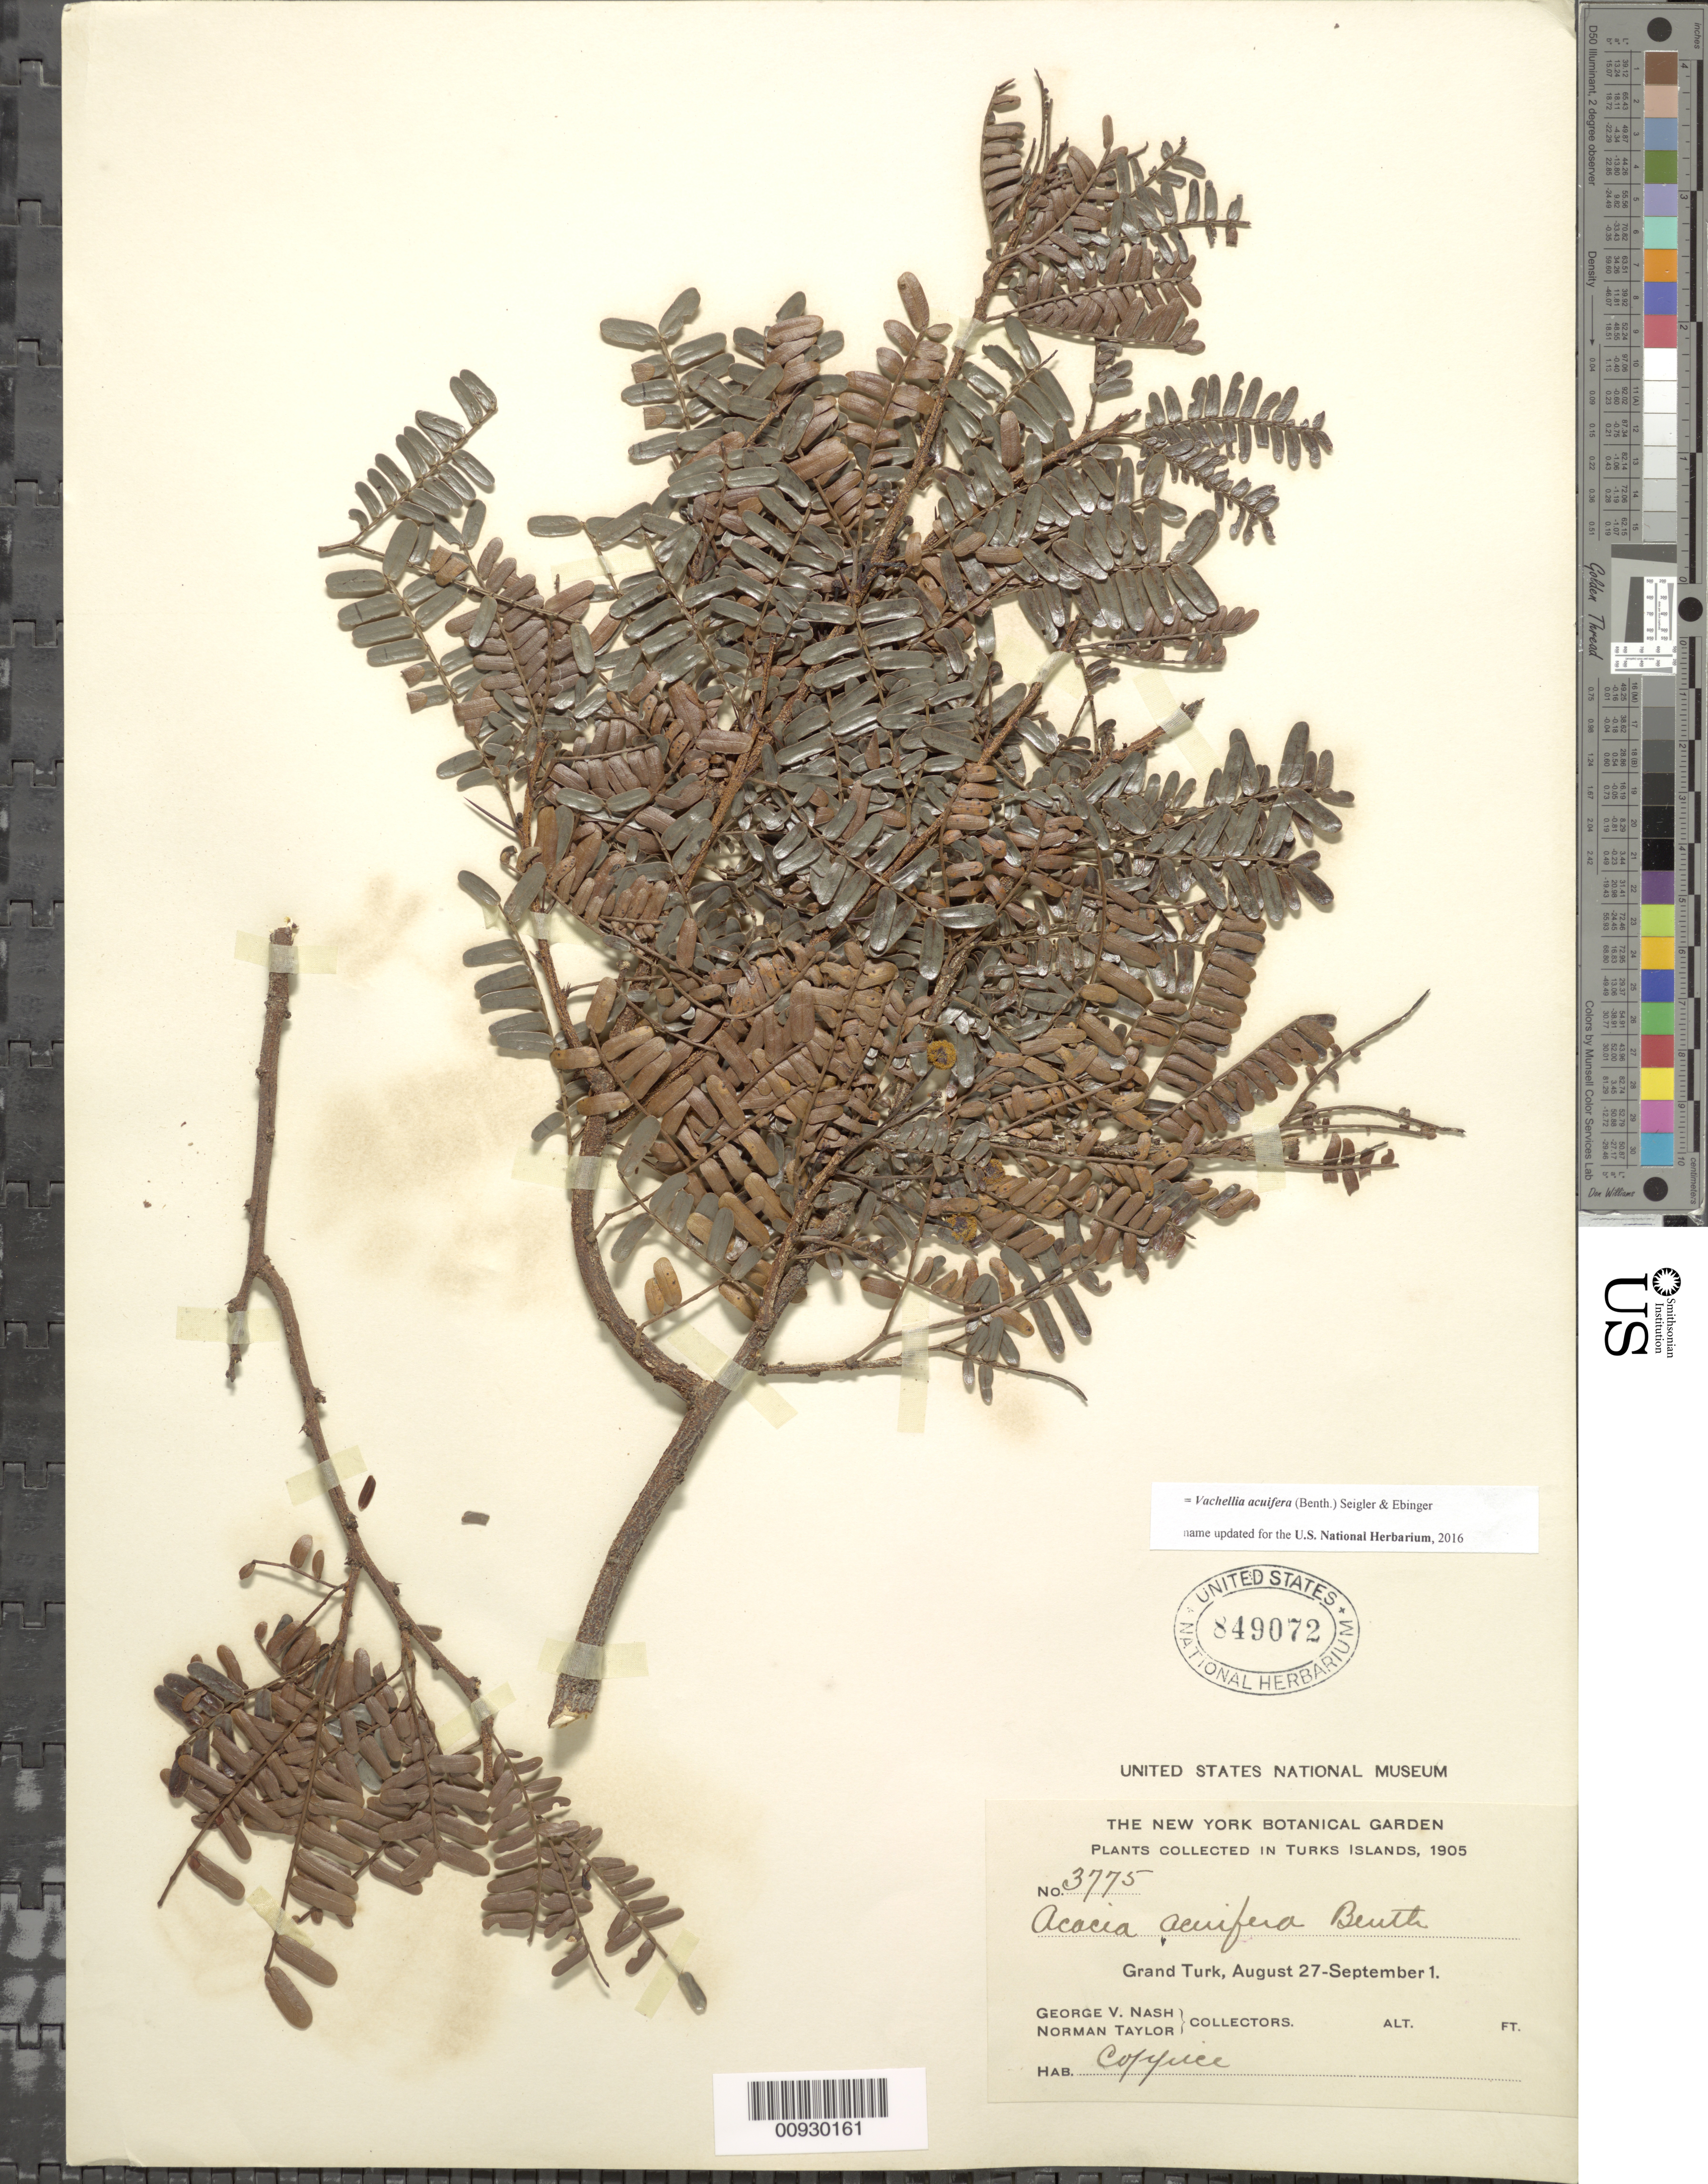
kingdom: Plantae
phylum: Tracheophyta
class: Magnoliopsida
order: Fabales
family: Fabaceae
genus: Vachellia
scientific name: Vachellia acuifera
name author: (Benth.) Seigler & Ebinger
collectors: G. V. Nash & N. Taylor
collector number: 3775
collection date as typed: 27 Aug 1905 to 01 Sep 1905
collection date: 1905-08-27/1905-09-01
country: Turks and Caicos Islands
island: Grand Turk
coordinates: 0 N, 0 E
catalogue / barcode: US 849072